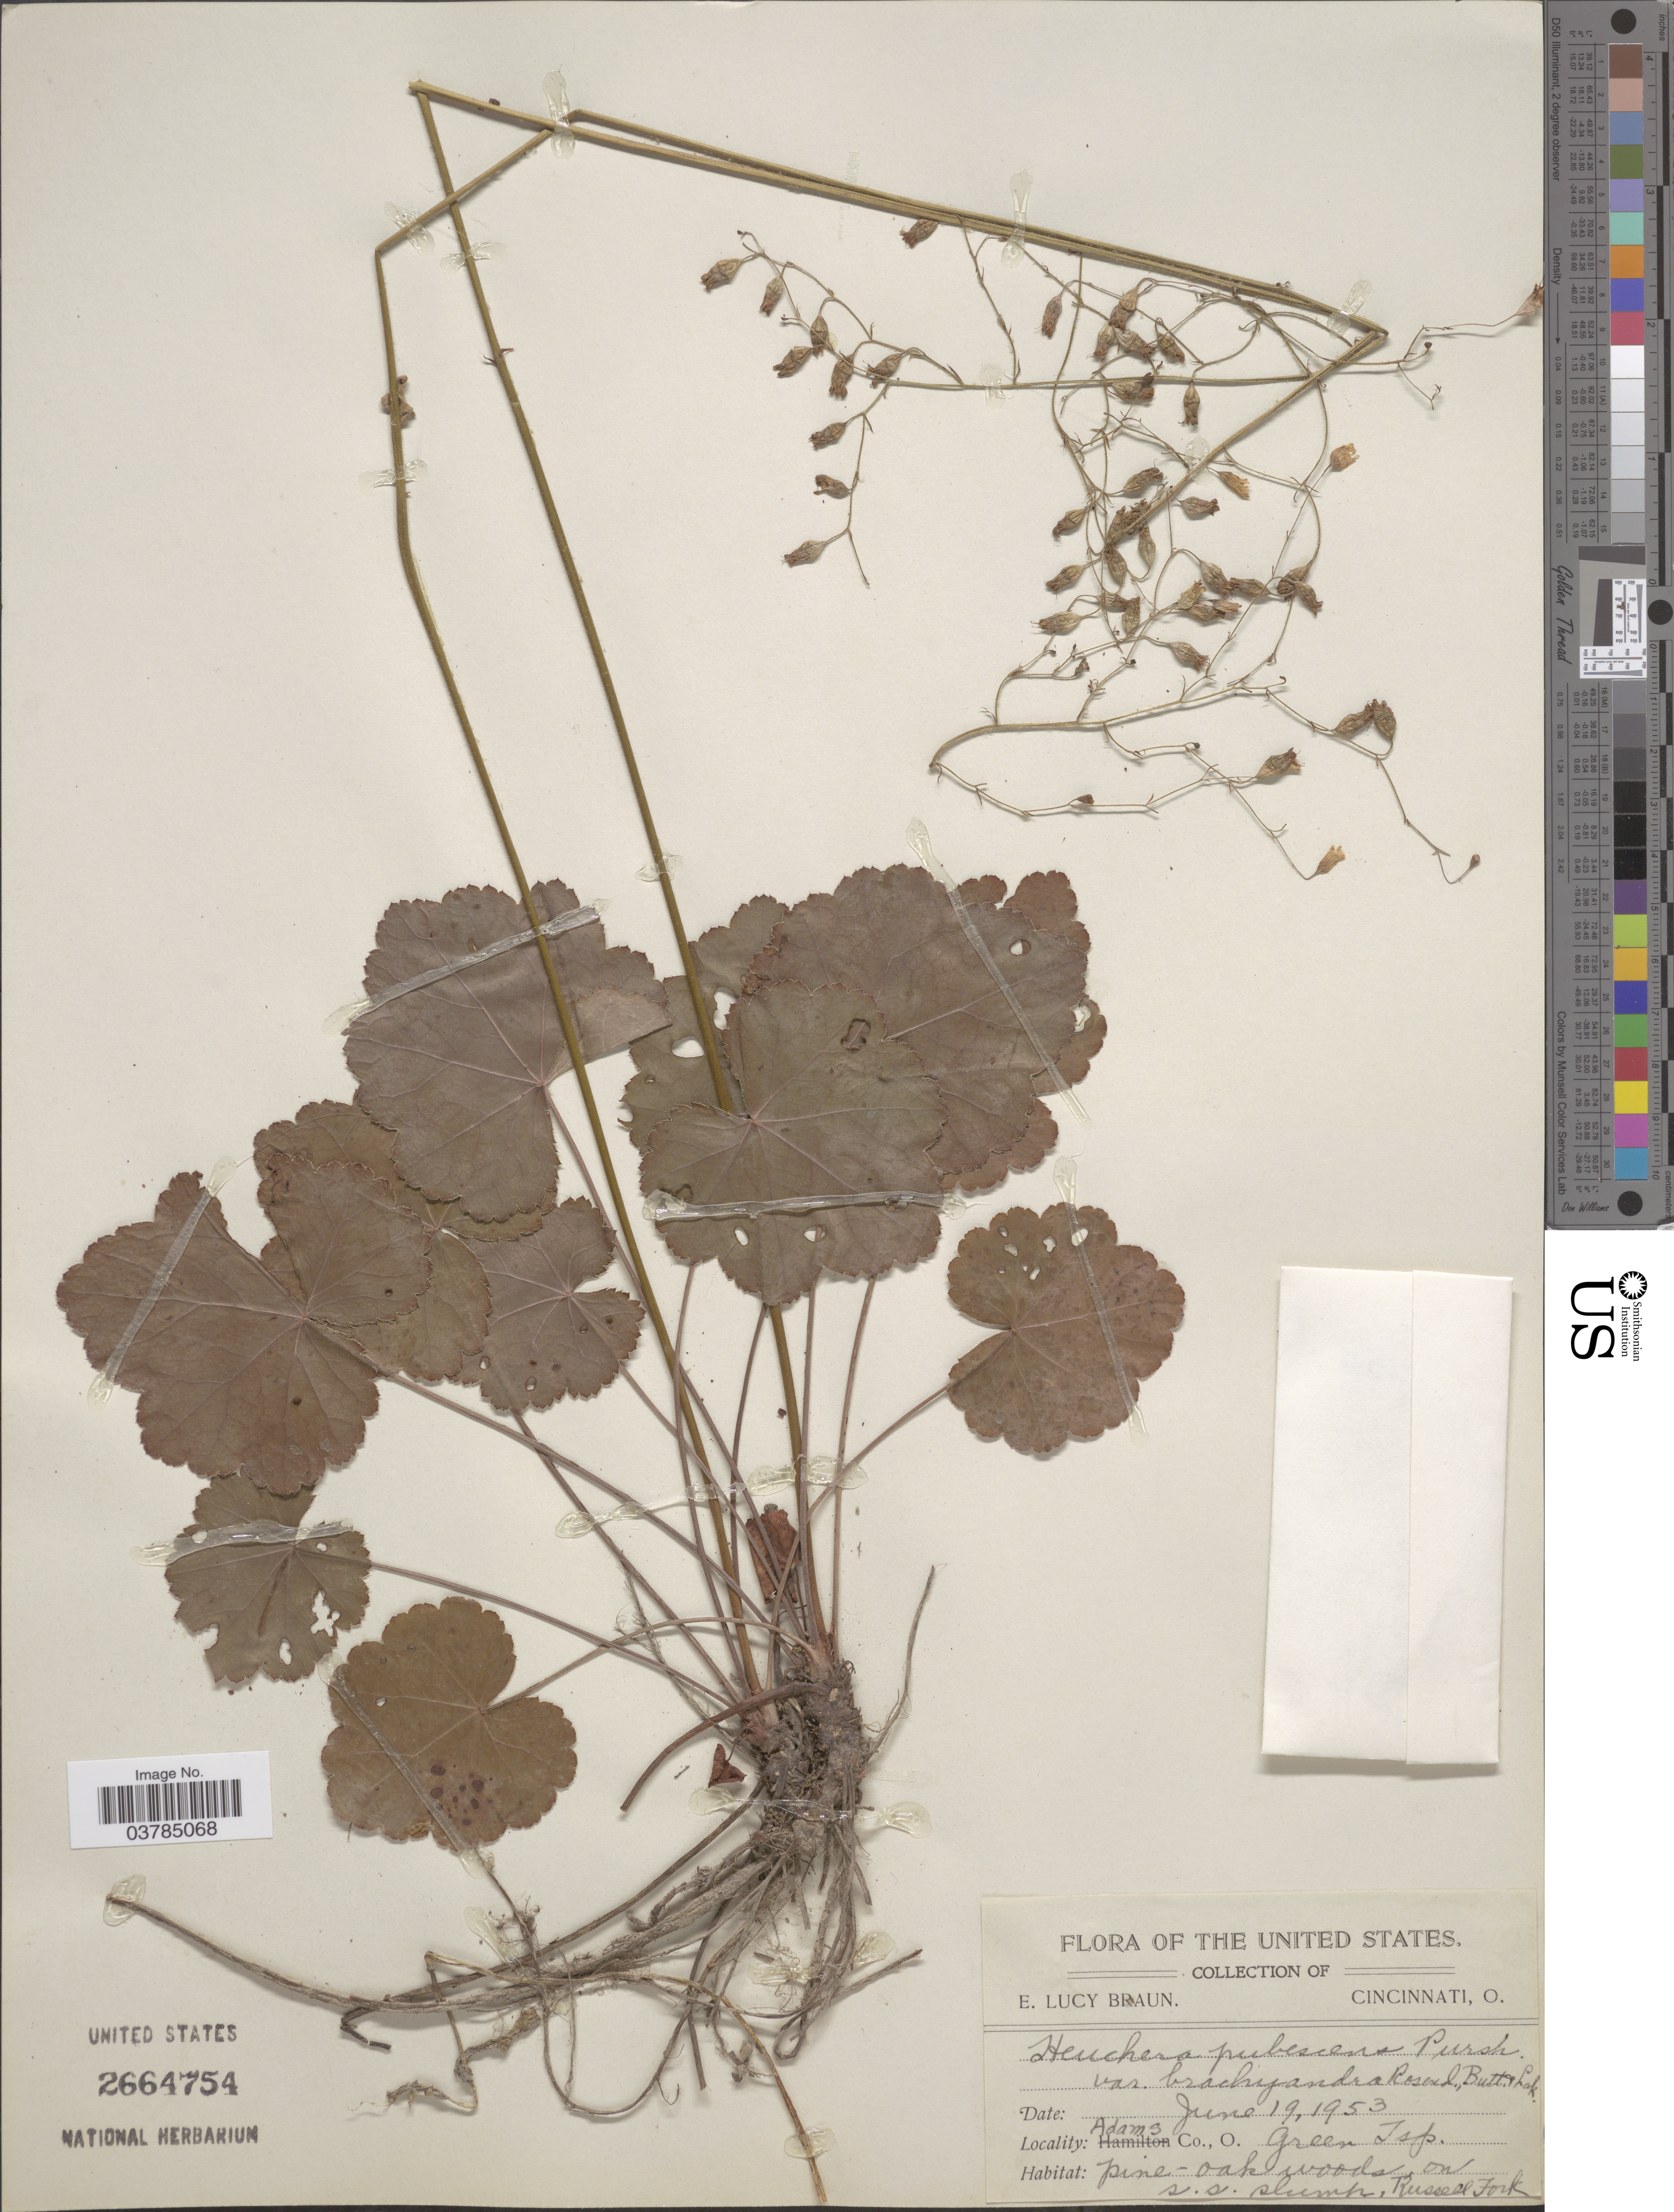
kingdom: Plantae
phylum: Tracheophyta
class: Magnoliopsida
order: Saxifragales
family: Saxifragaceae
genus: Heuchera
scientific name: Heuchera pubescens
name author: Pursh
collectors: E. L. Braun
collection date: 1953-06-19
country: United States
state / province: Ohio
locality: Adams Co., Green Twp.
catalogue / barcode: US 2664754